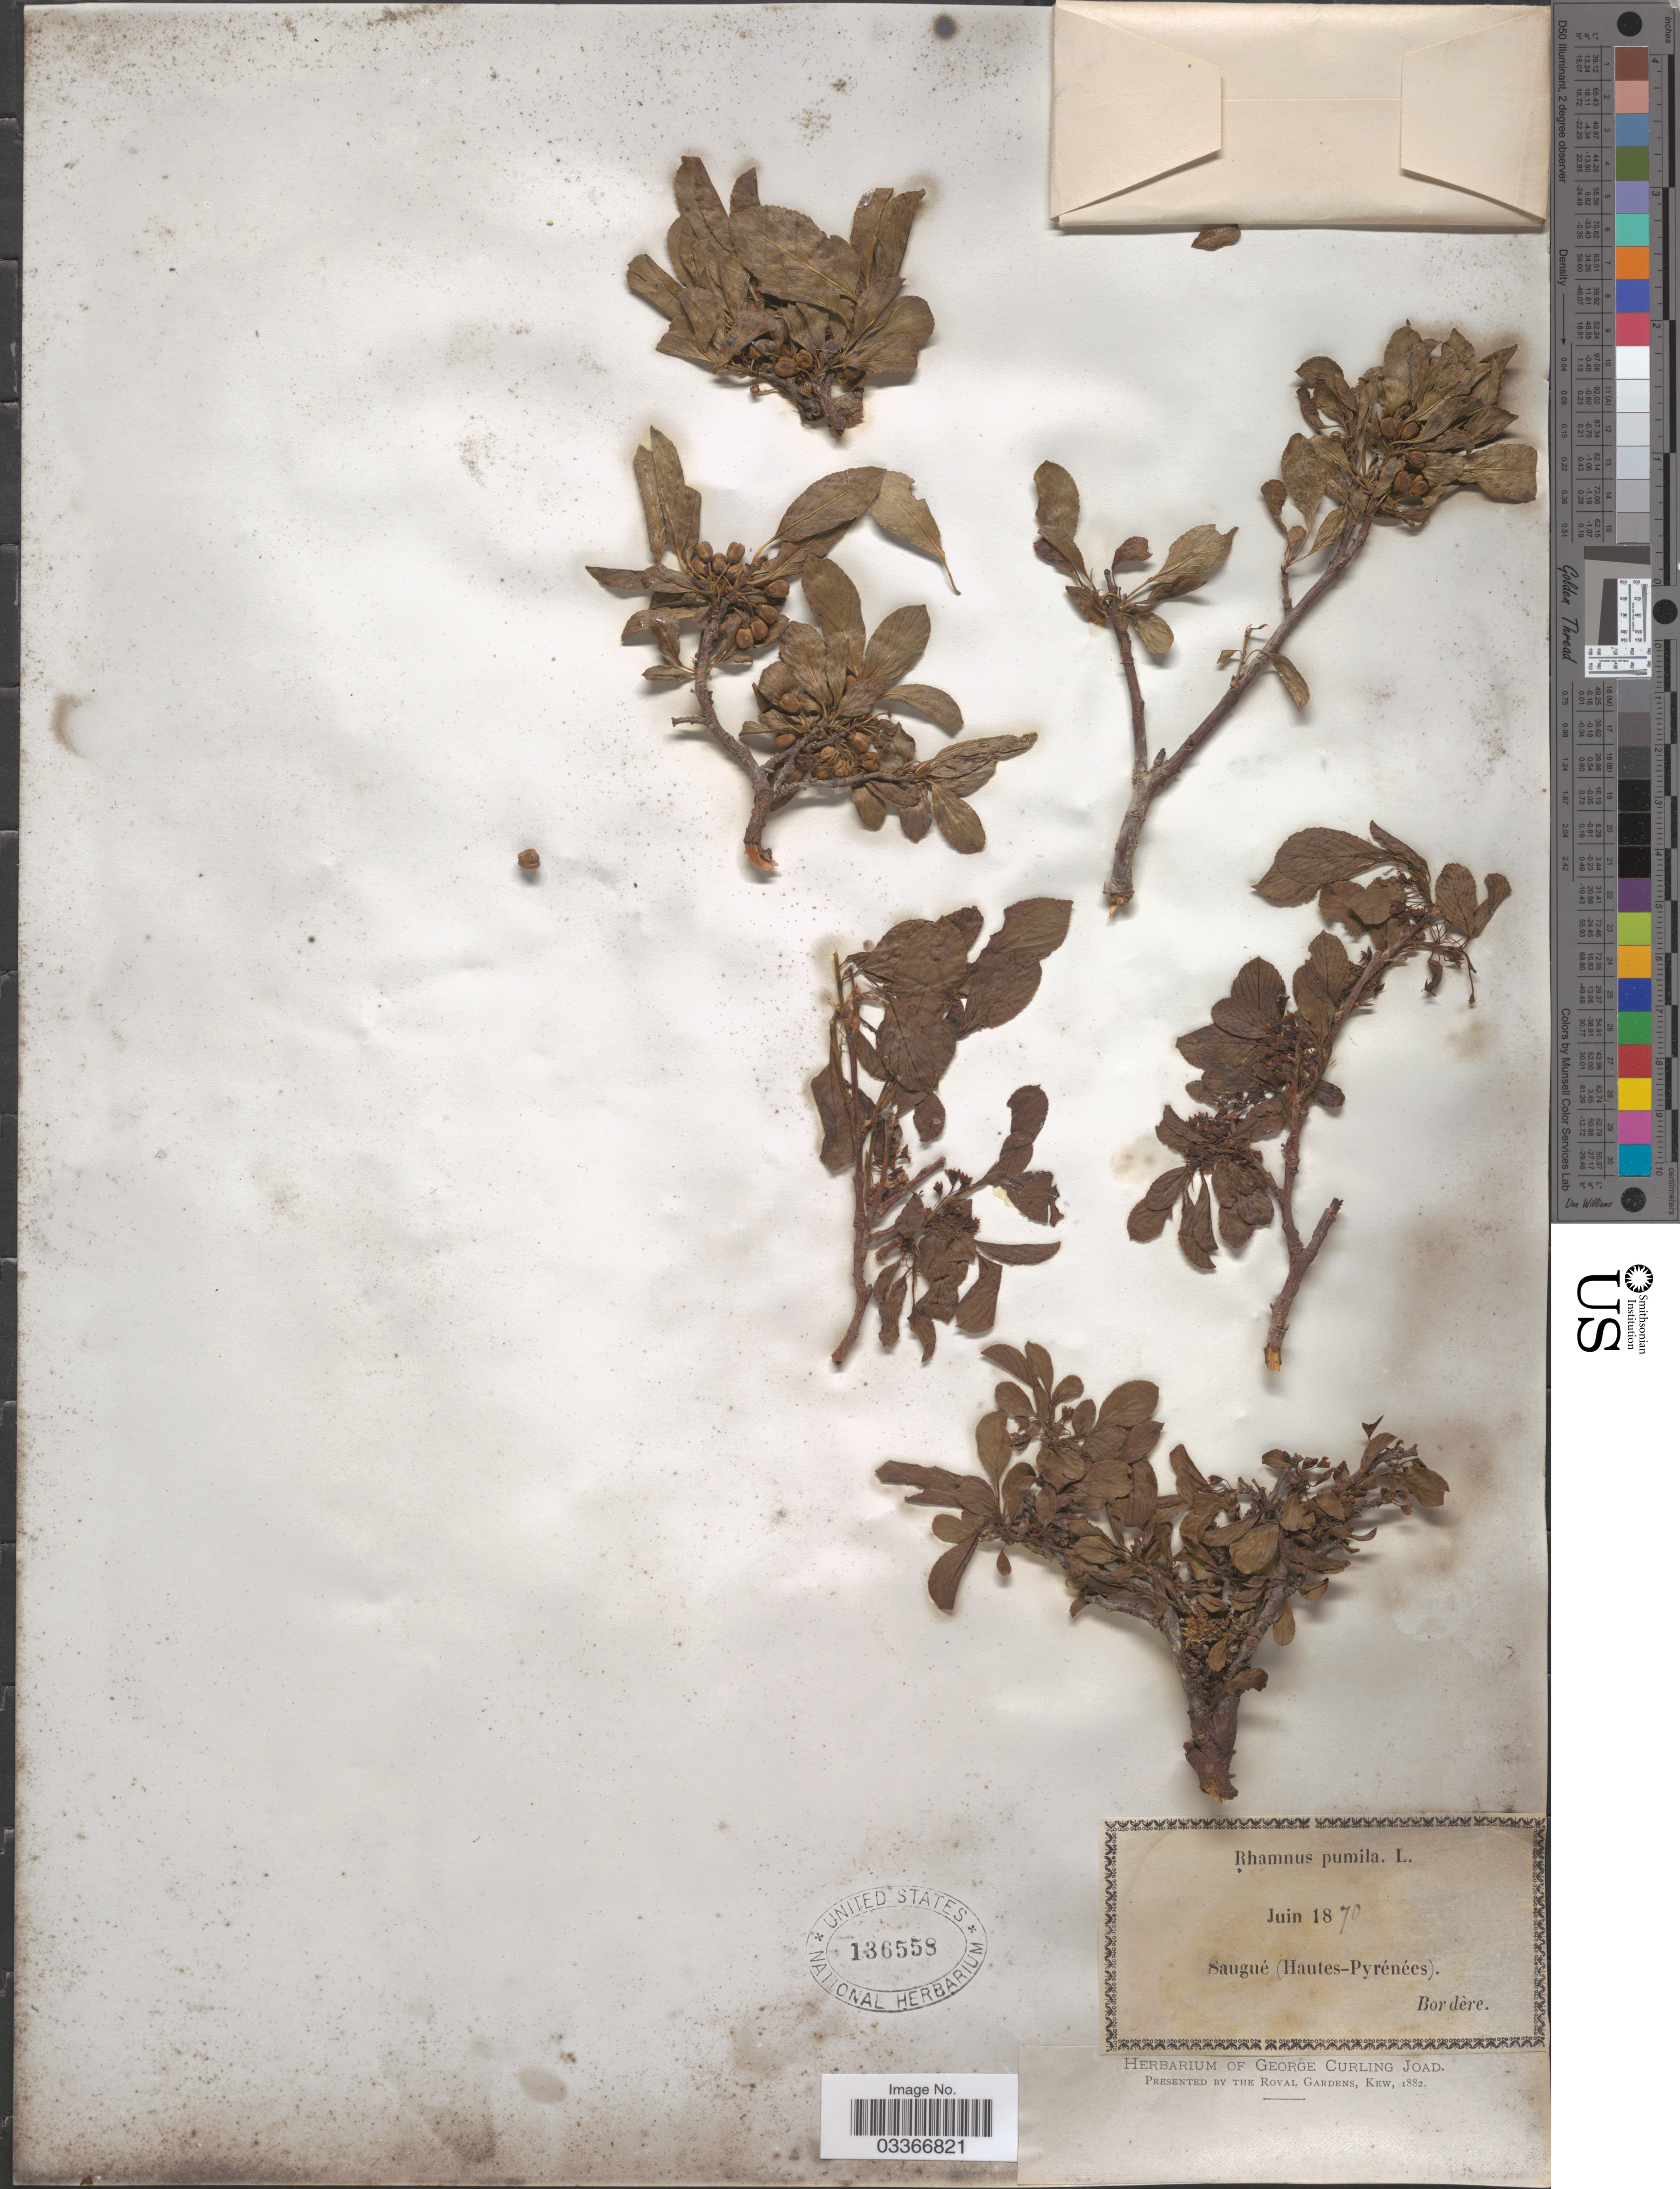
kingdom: Plantae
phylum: Tracheophyta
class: Magnoliopsida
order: Rosales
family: Rhamnaceae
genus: Rhamnus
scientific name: Rhamnus pumila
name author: Turra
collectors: -. Bordère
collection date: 1870-06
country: France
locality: Saugué (Hautes-Pyrénées).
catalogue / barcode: US 136558